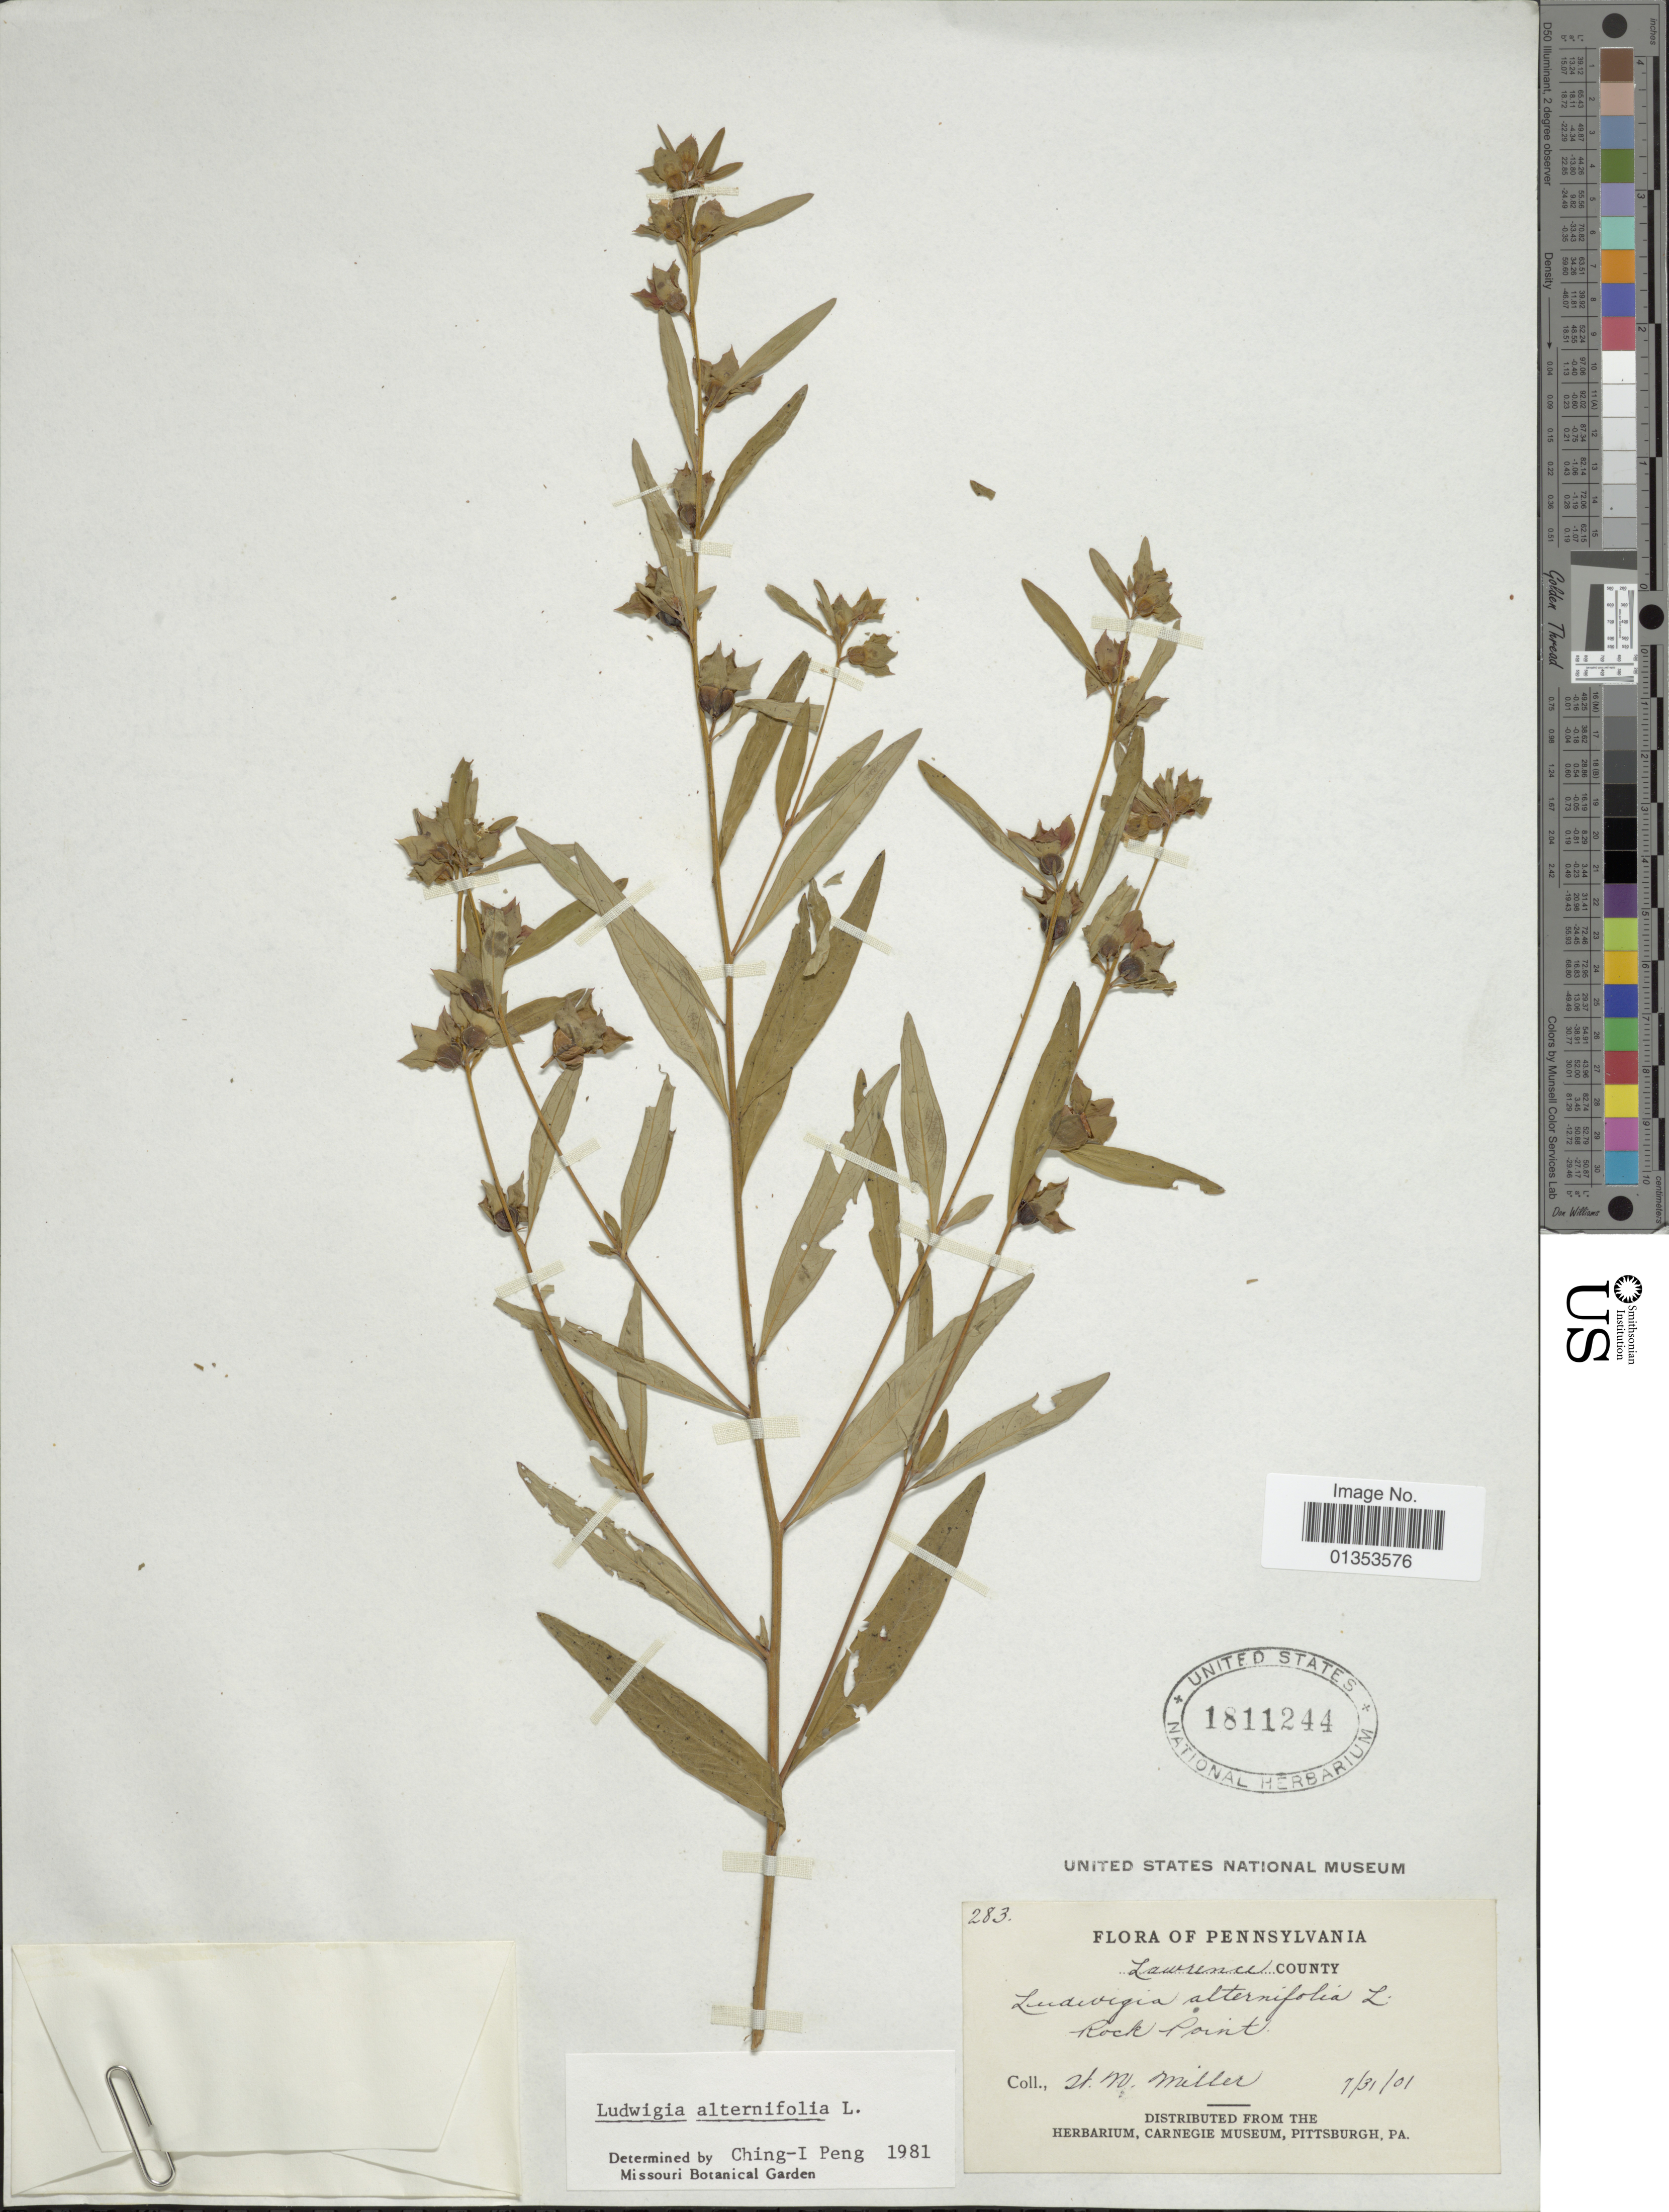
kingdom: Plantae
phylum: Tracheophyta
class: Magnoliopsida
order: Myrtales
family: Onagraceae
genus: Ludwigia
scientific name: Ludwigia alternifolia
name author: L.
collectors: U. Miller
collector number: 283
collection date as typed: Transcribed d/m/y: 31/7/1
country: United States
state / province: Pennsylvania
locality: Lawrence County, Rock Point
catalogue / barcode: US 1811244